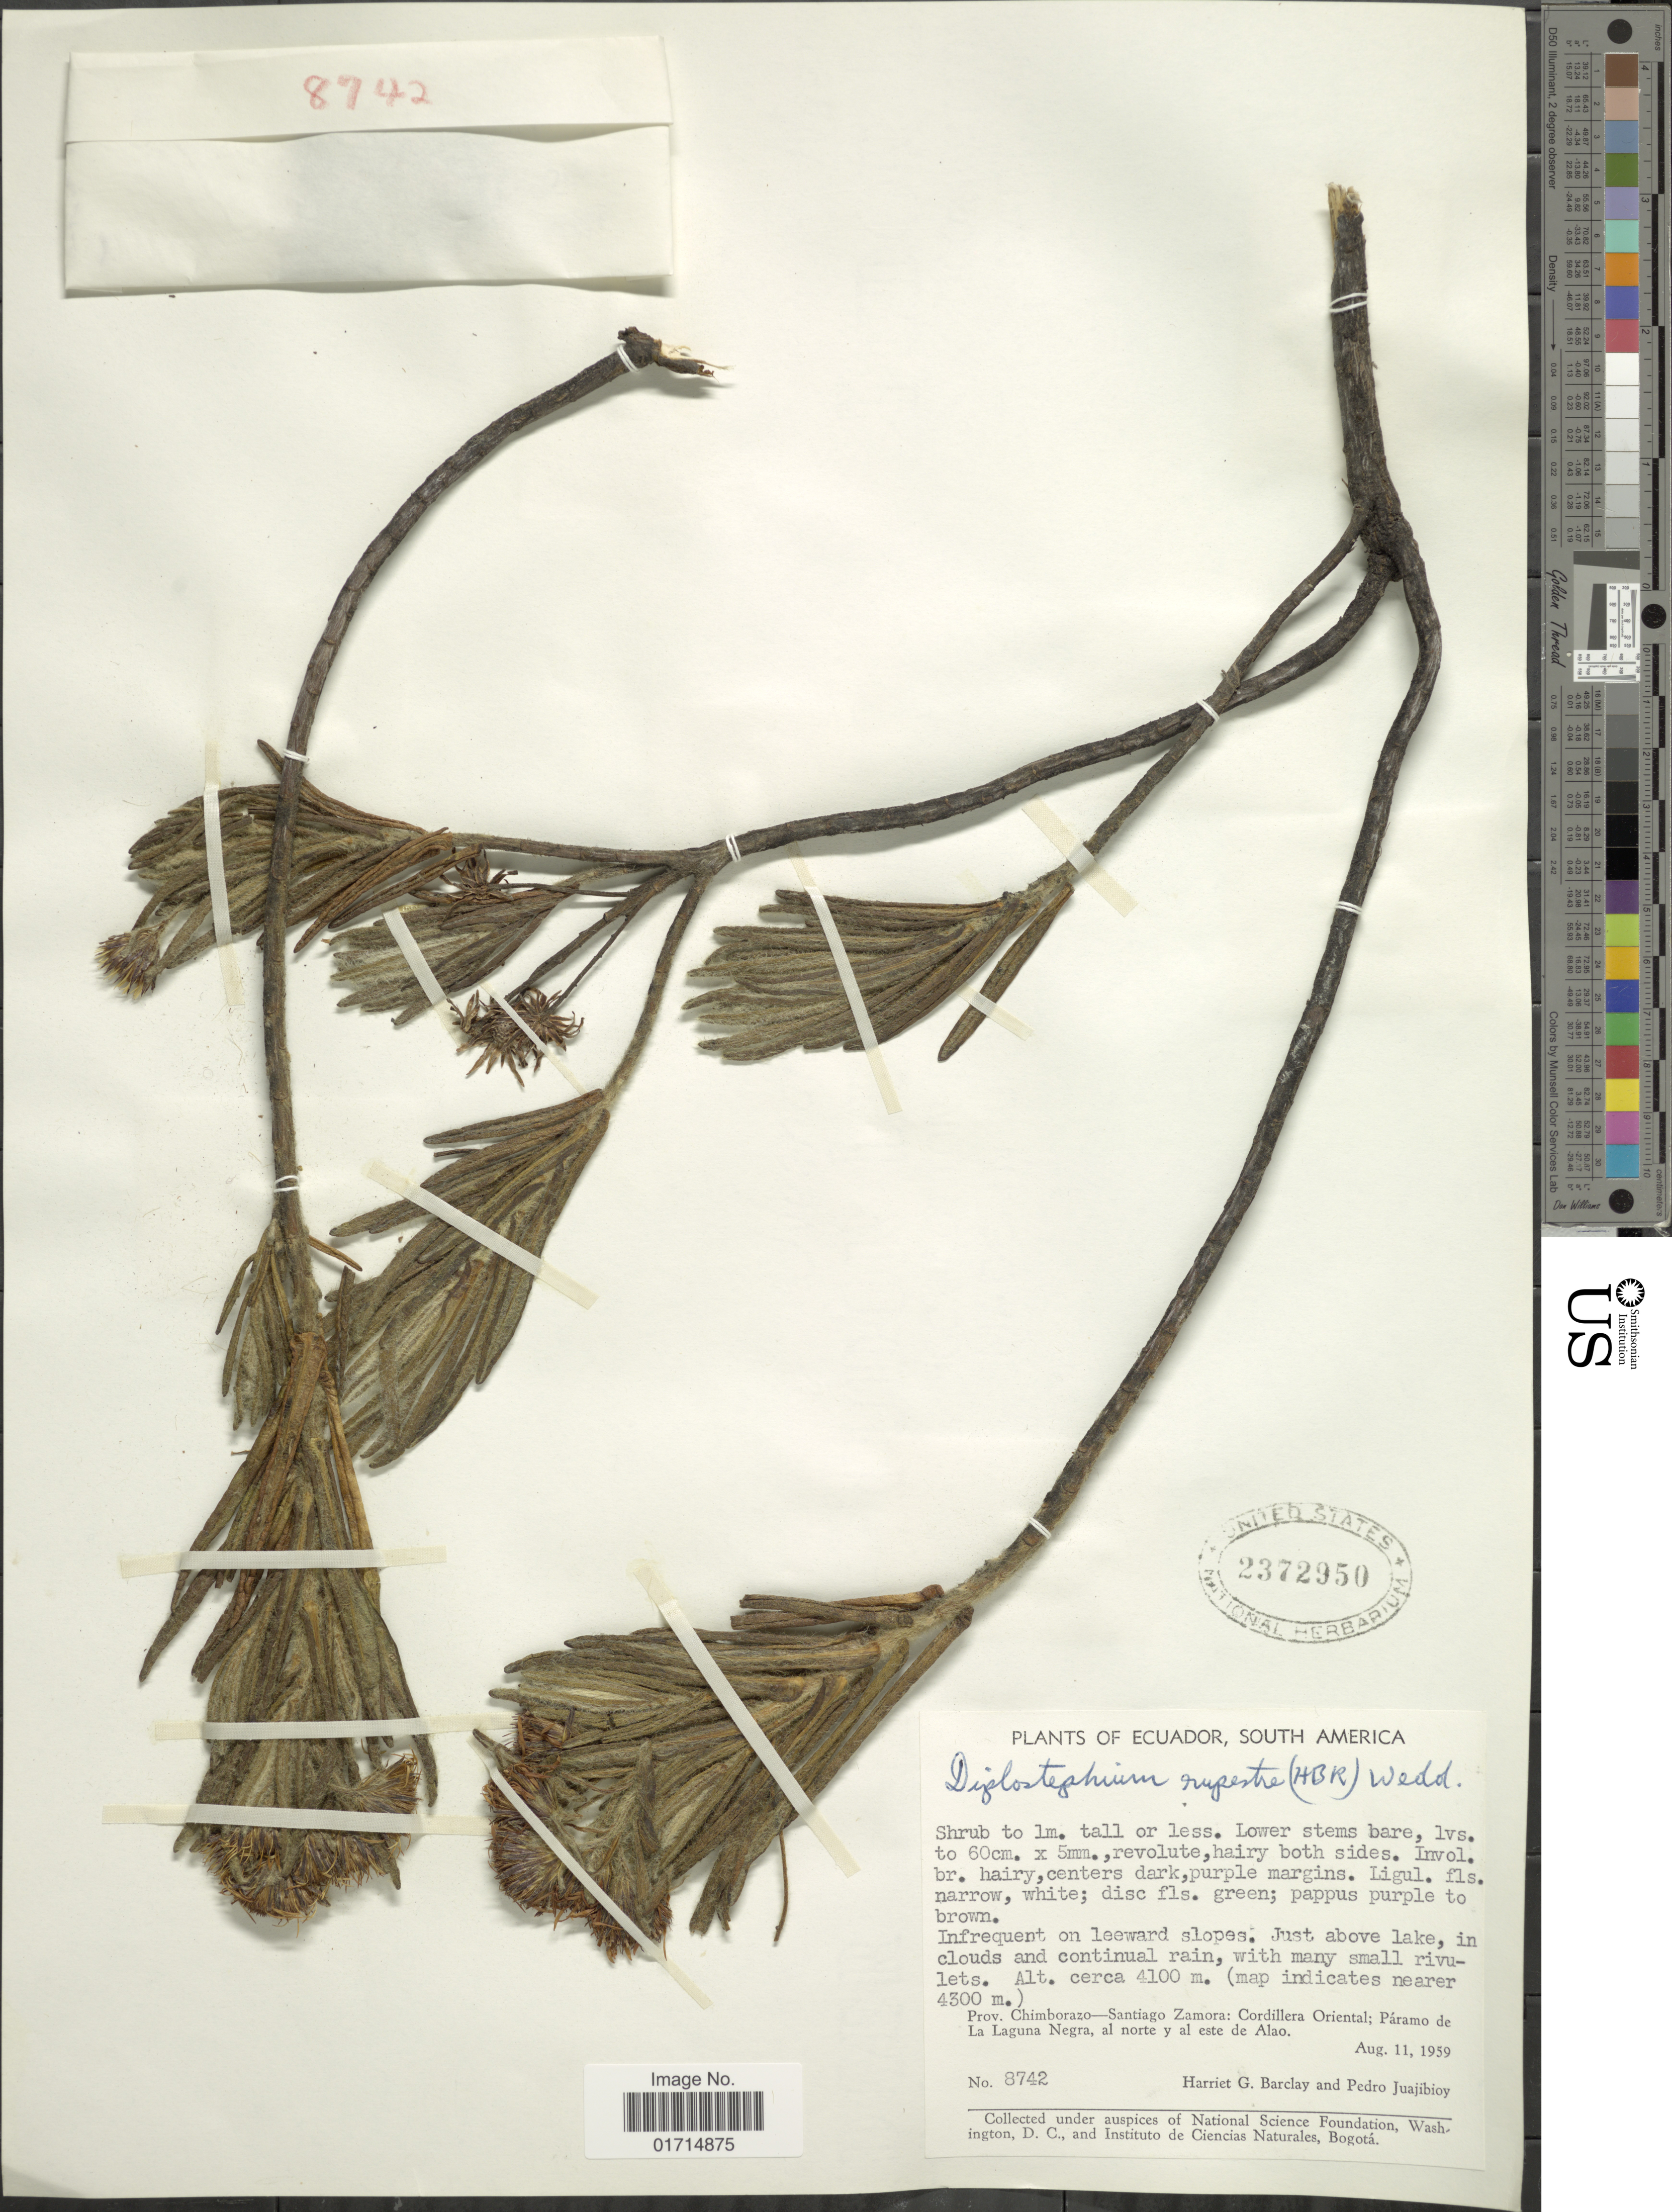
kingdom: Plantae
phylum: Tracheophyta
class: Magnoliopsida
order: Asterales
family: Asteraceae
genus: Diplostephium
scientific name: Diplostephium rupestre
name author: (Kunth) Wedd.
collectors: H. G. Barclay & P. Juajibioy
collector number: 8742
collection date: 1959-08-11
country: Ecuador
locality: Prov. Chimborazo-Santiago Zamora: Cordillera Oriental; Paramo de La Laguna Negra, al norte y al este de Alao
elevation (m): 4100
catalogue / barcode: US 2372950